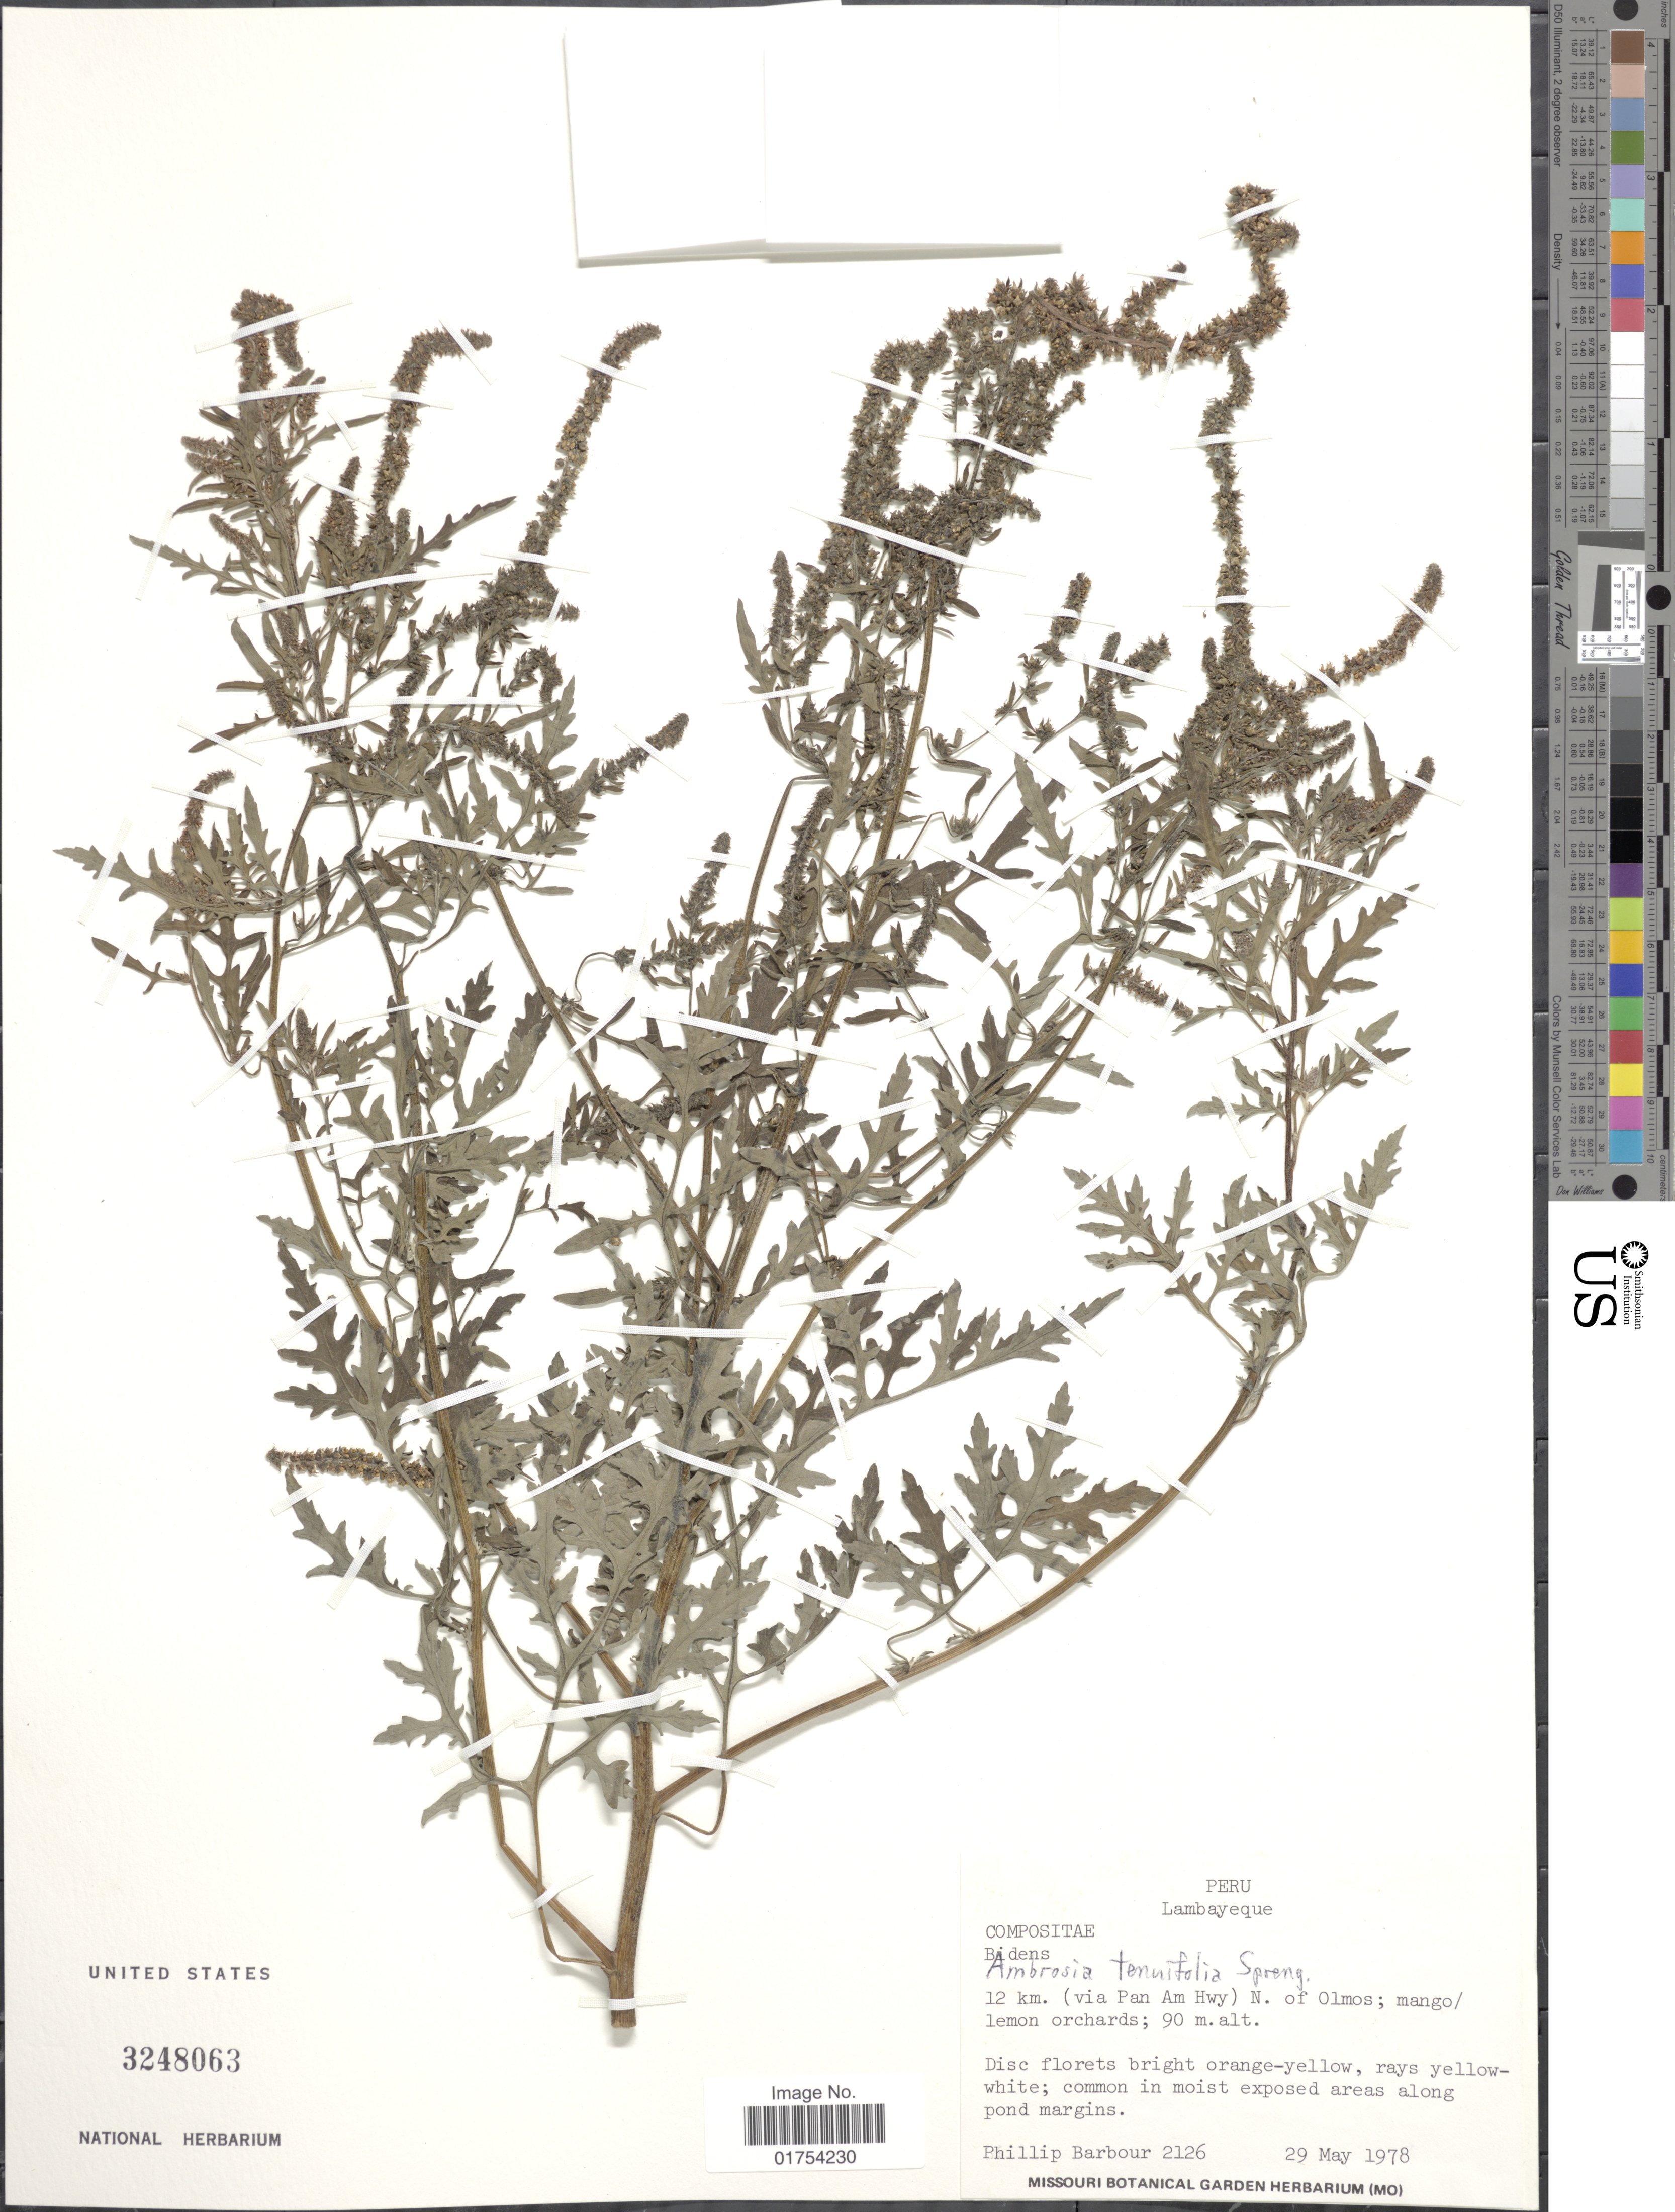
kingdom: Plantae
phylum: Tracheophyta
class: Magnoliopsida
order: Asterales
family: Asteraceae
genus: Ambrosia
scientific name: Ambrosia tenuifolia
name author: Spreng.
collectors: P. Barbour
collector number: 2126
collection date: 1978-05-29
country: Peru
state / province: Lambayeque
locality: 12 km. (via Pan Am Hwy) N. of Olmos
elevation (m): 90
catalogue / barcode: US 3248063